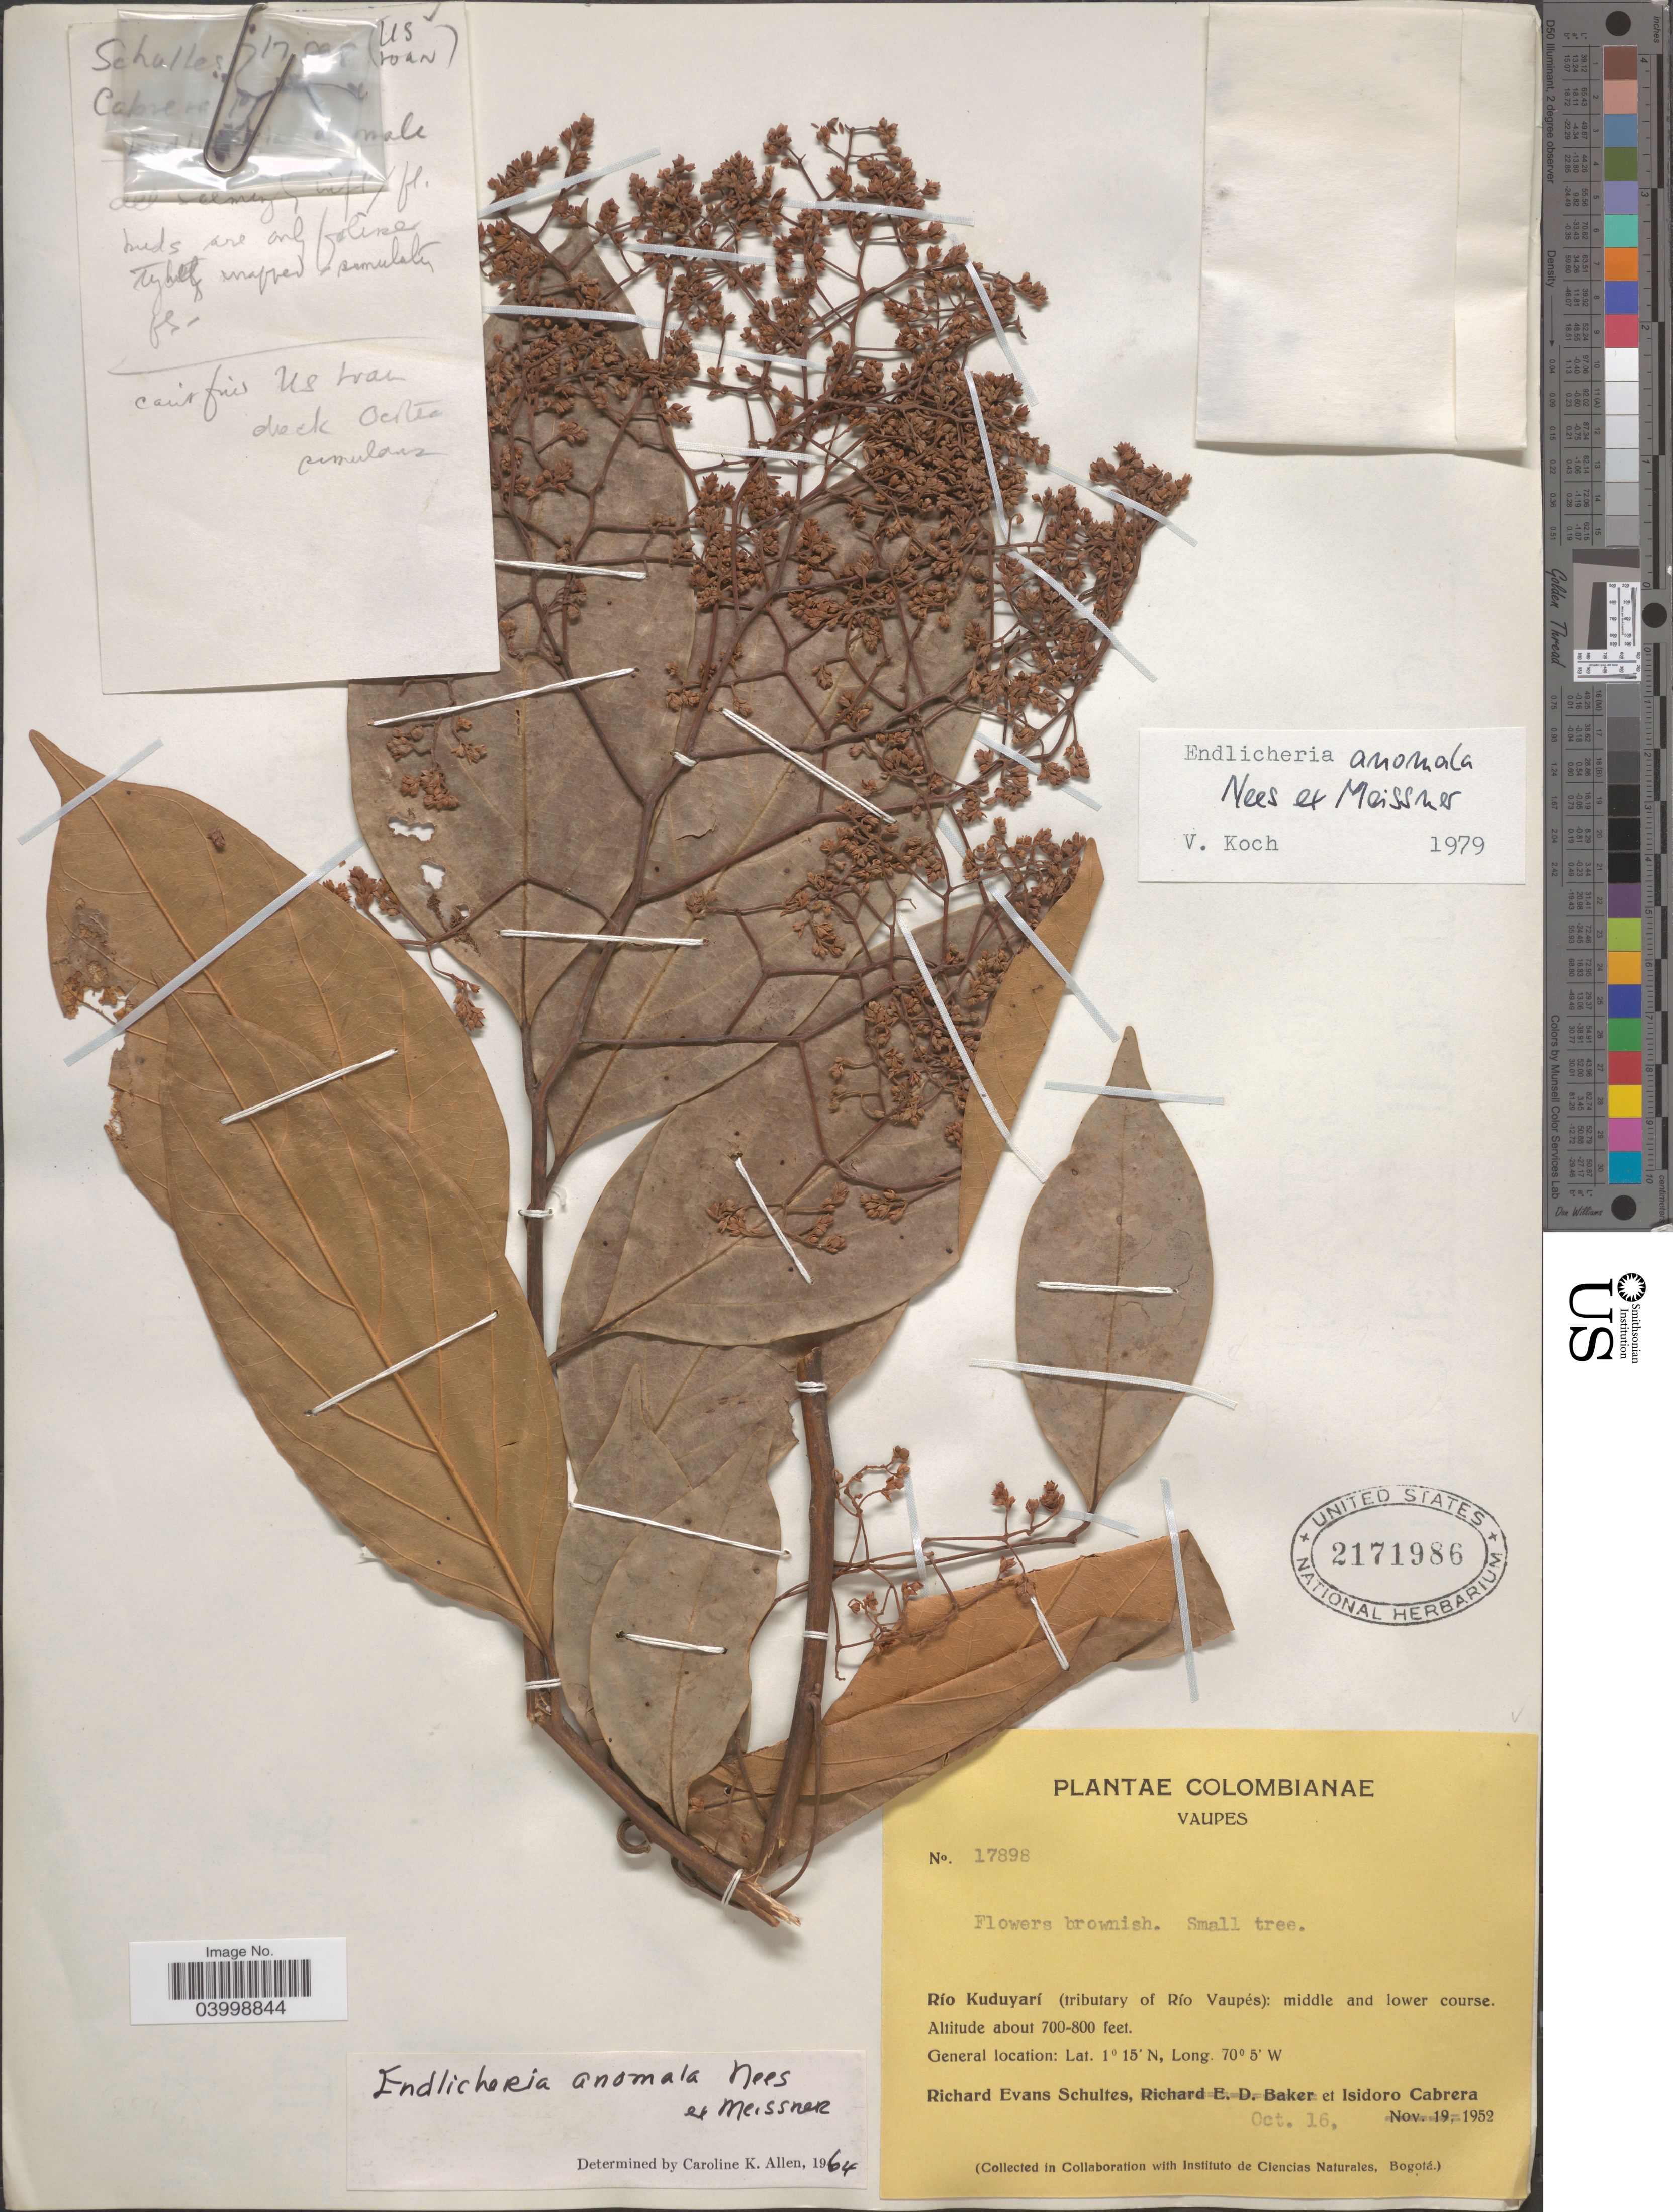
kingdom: Plantae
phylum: Tracheophyta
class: Magnoliopsida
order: Laurales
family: Lauraceae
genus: Endlicheria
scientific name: Endlicheria anomala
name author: Nees ex Meisn.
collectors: R. E. Schultes & I. Cabrera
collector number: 17898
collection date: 1952-10-16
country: Colombia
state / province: Vaupés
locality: Río Kuduyarí (tributary of Río Vaupés): middle and lower course.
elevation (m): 213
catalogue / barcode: US 2171986